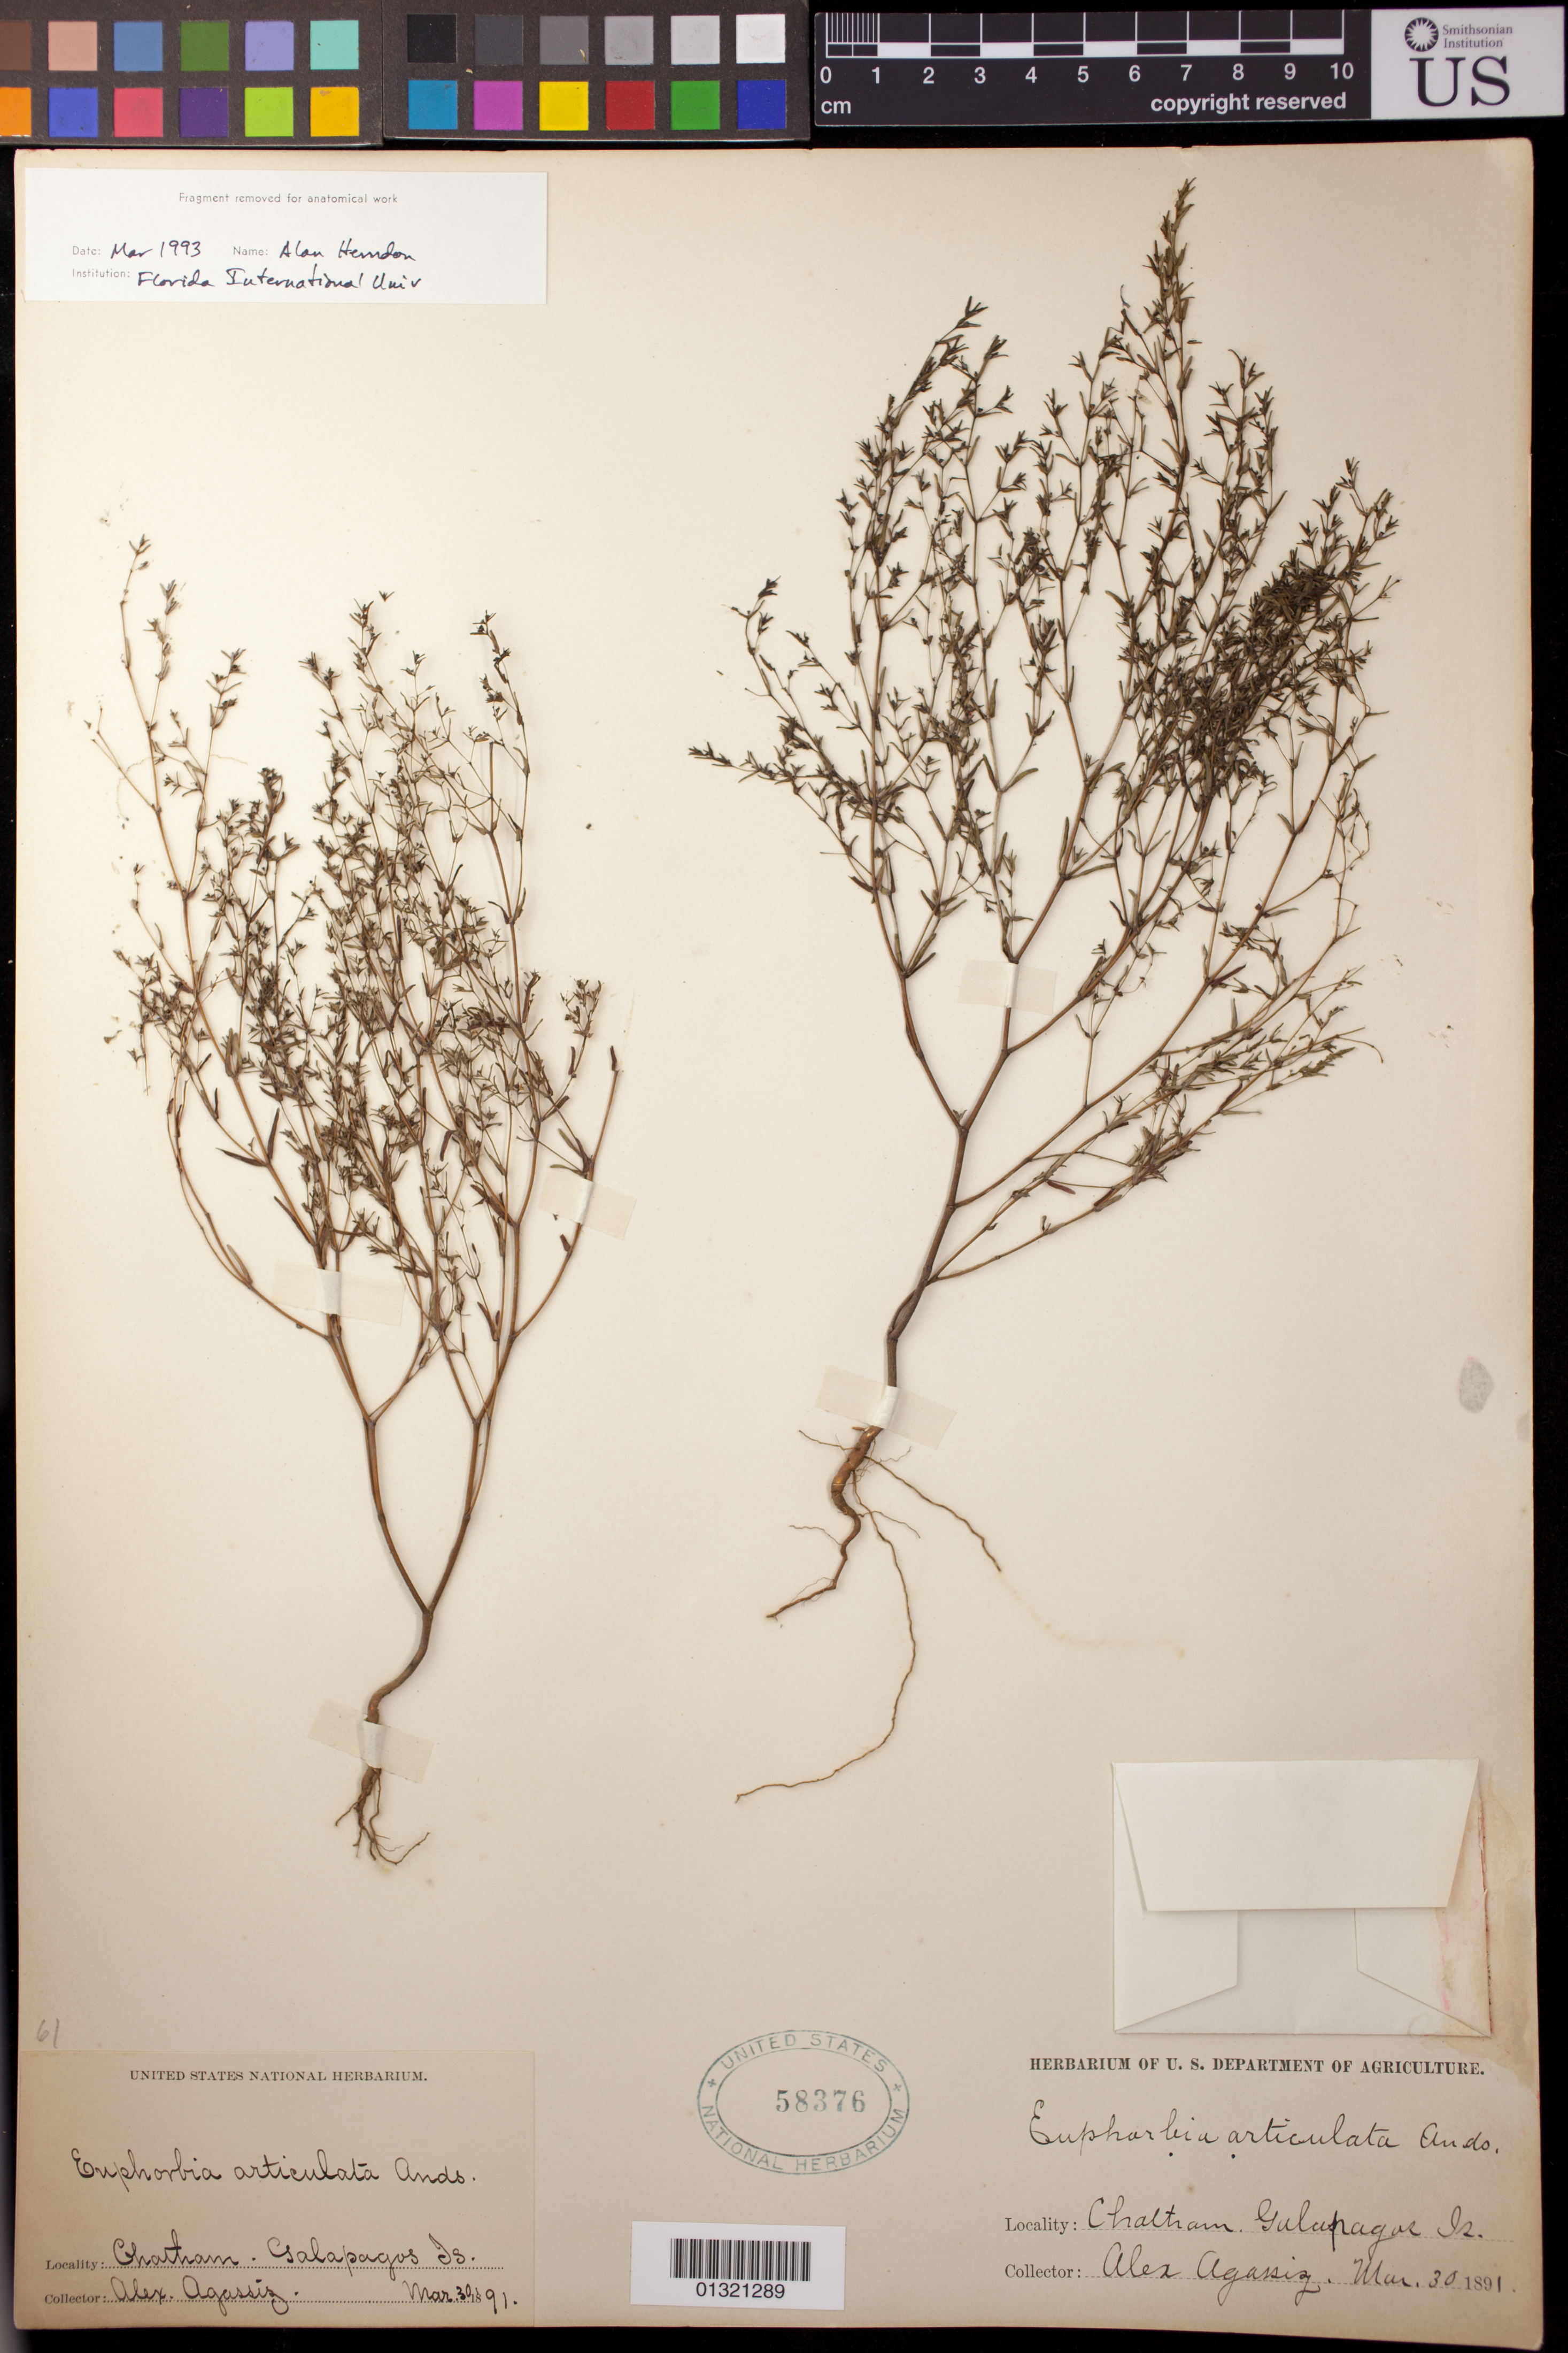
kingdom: Plantae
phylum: Tracheophyta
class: Magnoliopsida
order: Malpighiales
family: Euphorbiaceae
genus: Euphorbia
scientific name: Euphorbia punctulata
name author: Andersson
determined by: Strong, Mark T., (BOT), Smithsonian Institution - National Museum of Natural History (UNITED STATES)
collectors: A. E. Agassiz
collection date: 1891-03-30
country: Ecuador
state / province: Colón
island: San Cristóbal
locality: Chatham [San Cristóbal Island]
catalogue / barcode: US 58376